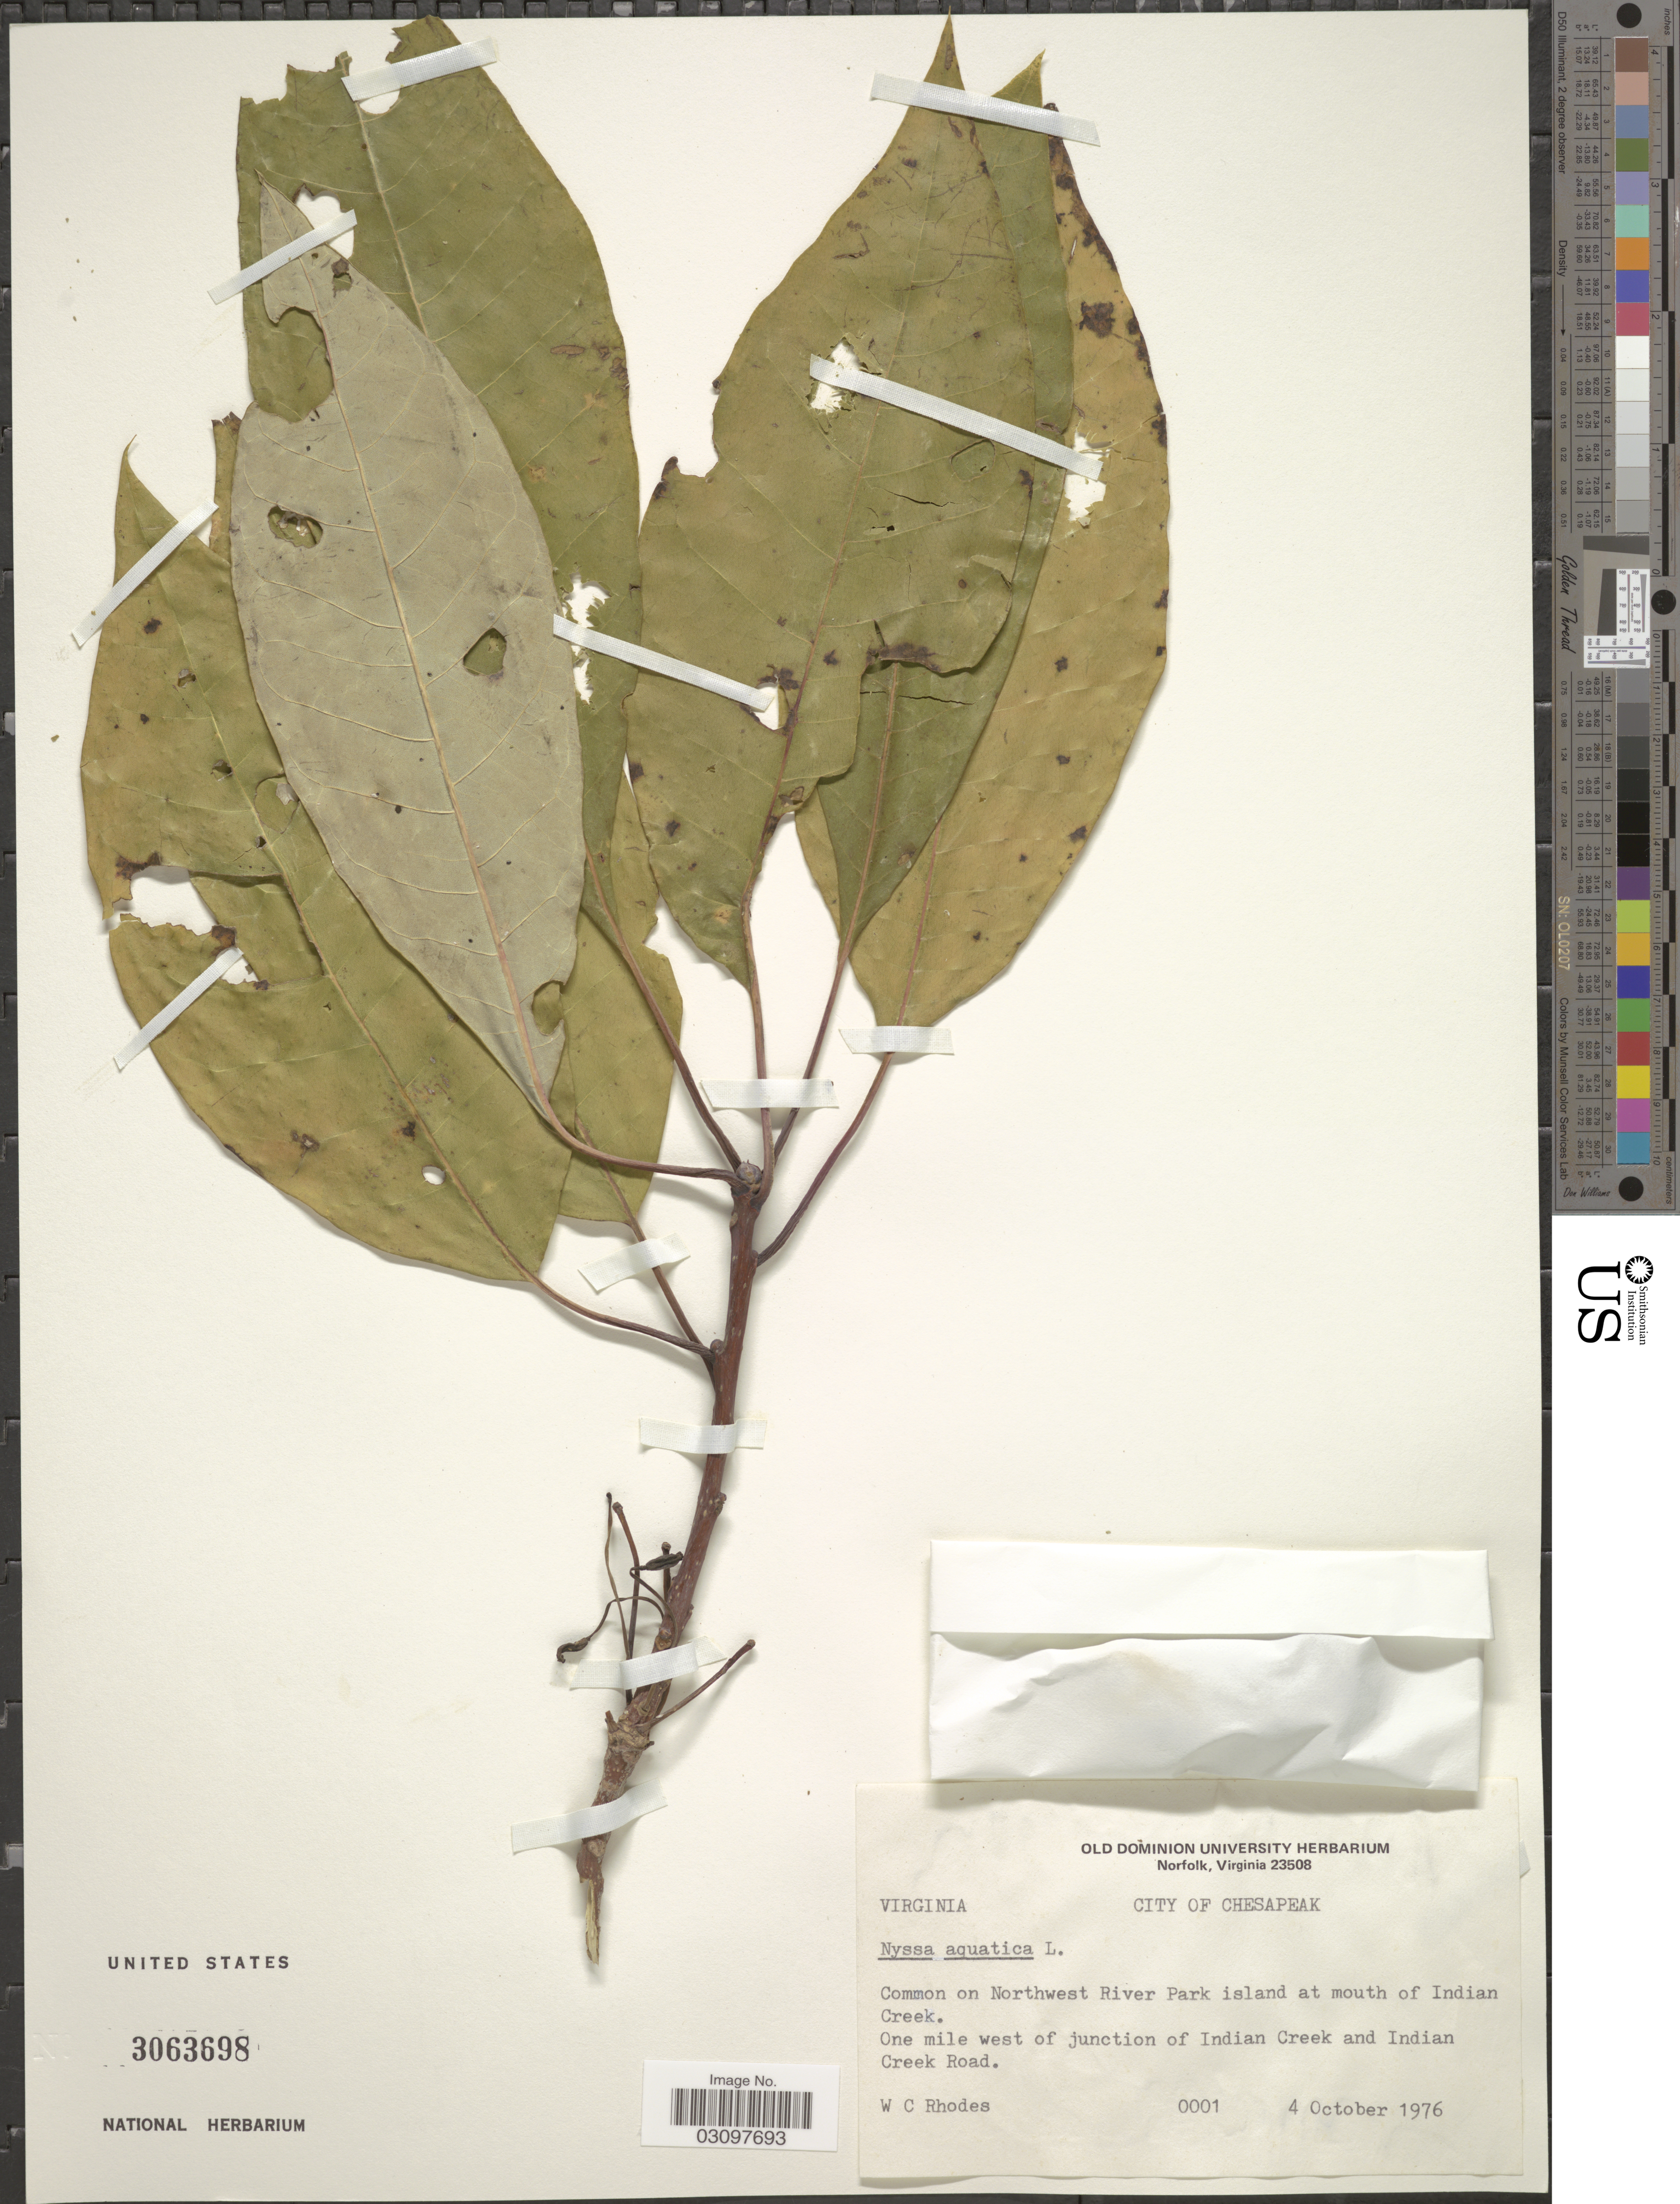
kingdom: Plantae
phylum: Tracheophyta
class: Magnoliopsida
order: Cornales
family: Nyssaceae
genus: Nyssa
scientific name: Nyssa aquatica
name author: L.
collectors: W. Rhodes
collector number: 0001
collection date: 1976-10-04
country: United States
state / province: Virginia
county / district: City of Chesapeake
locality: City of Chesapeak. Common on Northwest River Park island at mouth of Indian Creek. One mile west of junction of Indian Creek and Indian Creek Road.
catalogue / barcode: US 3063698